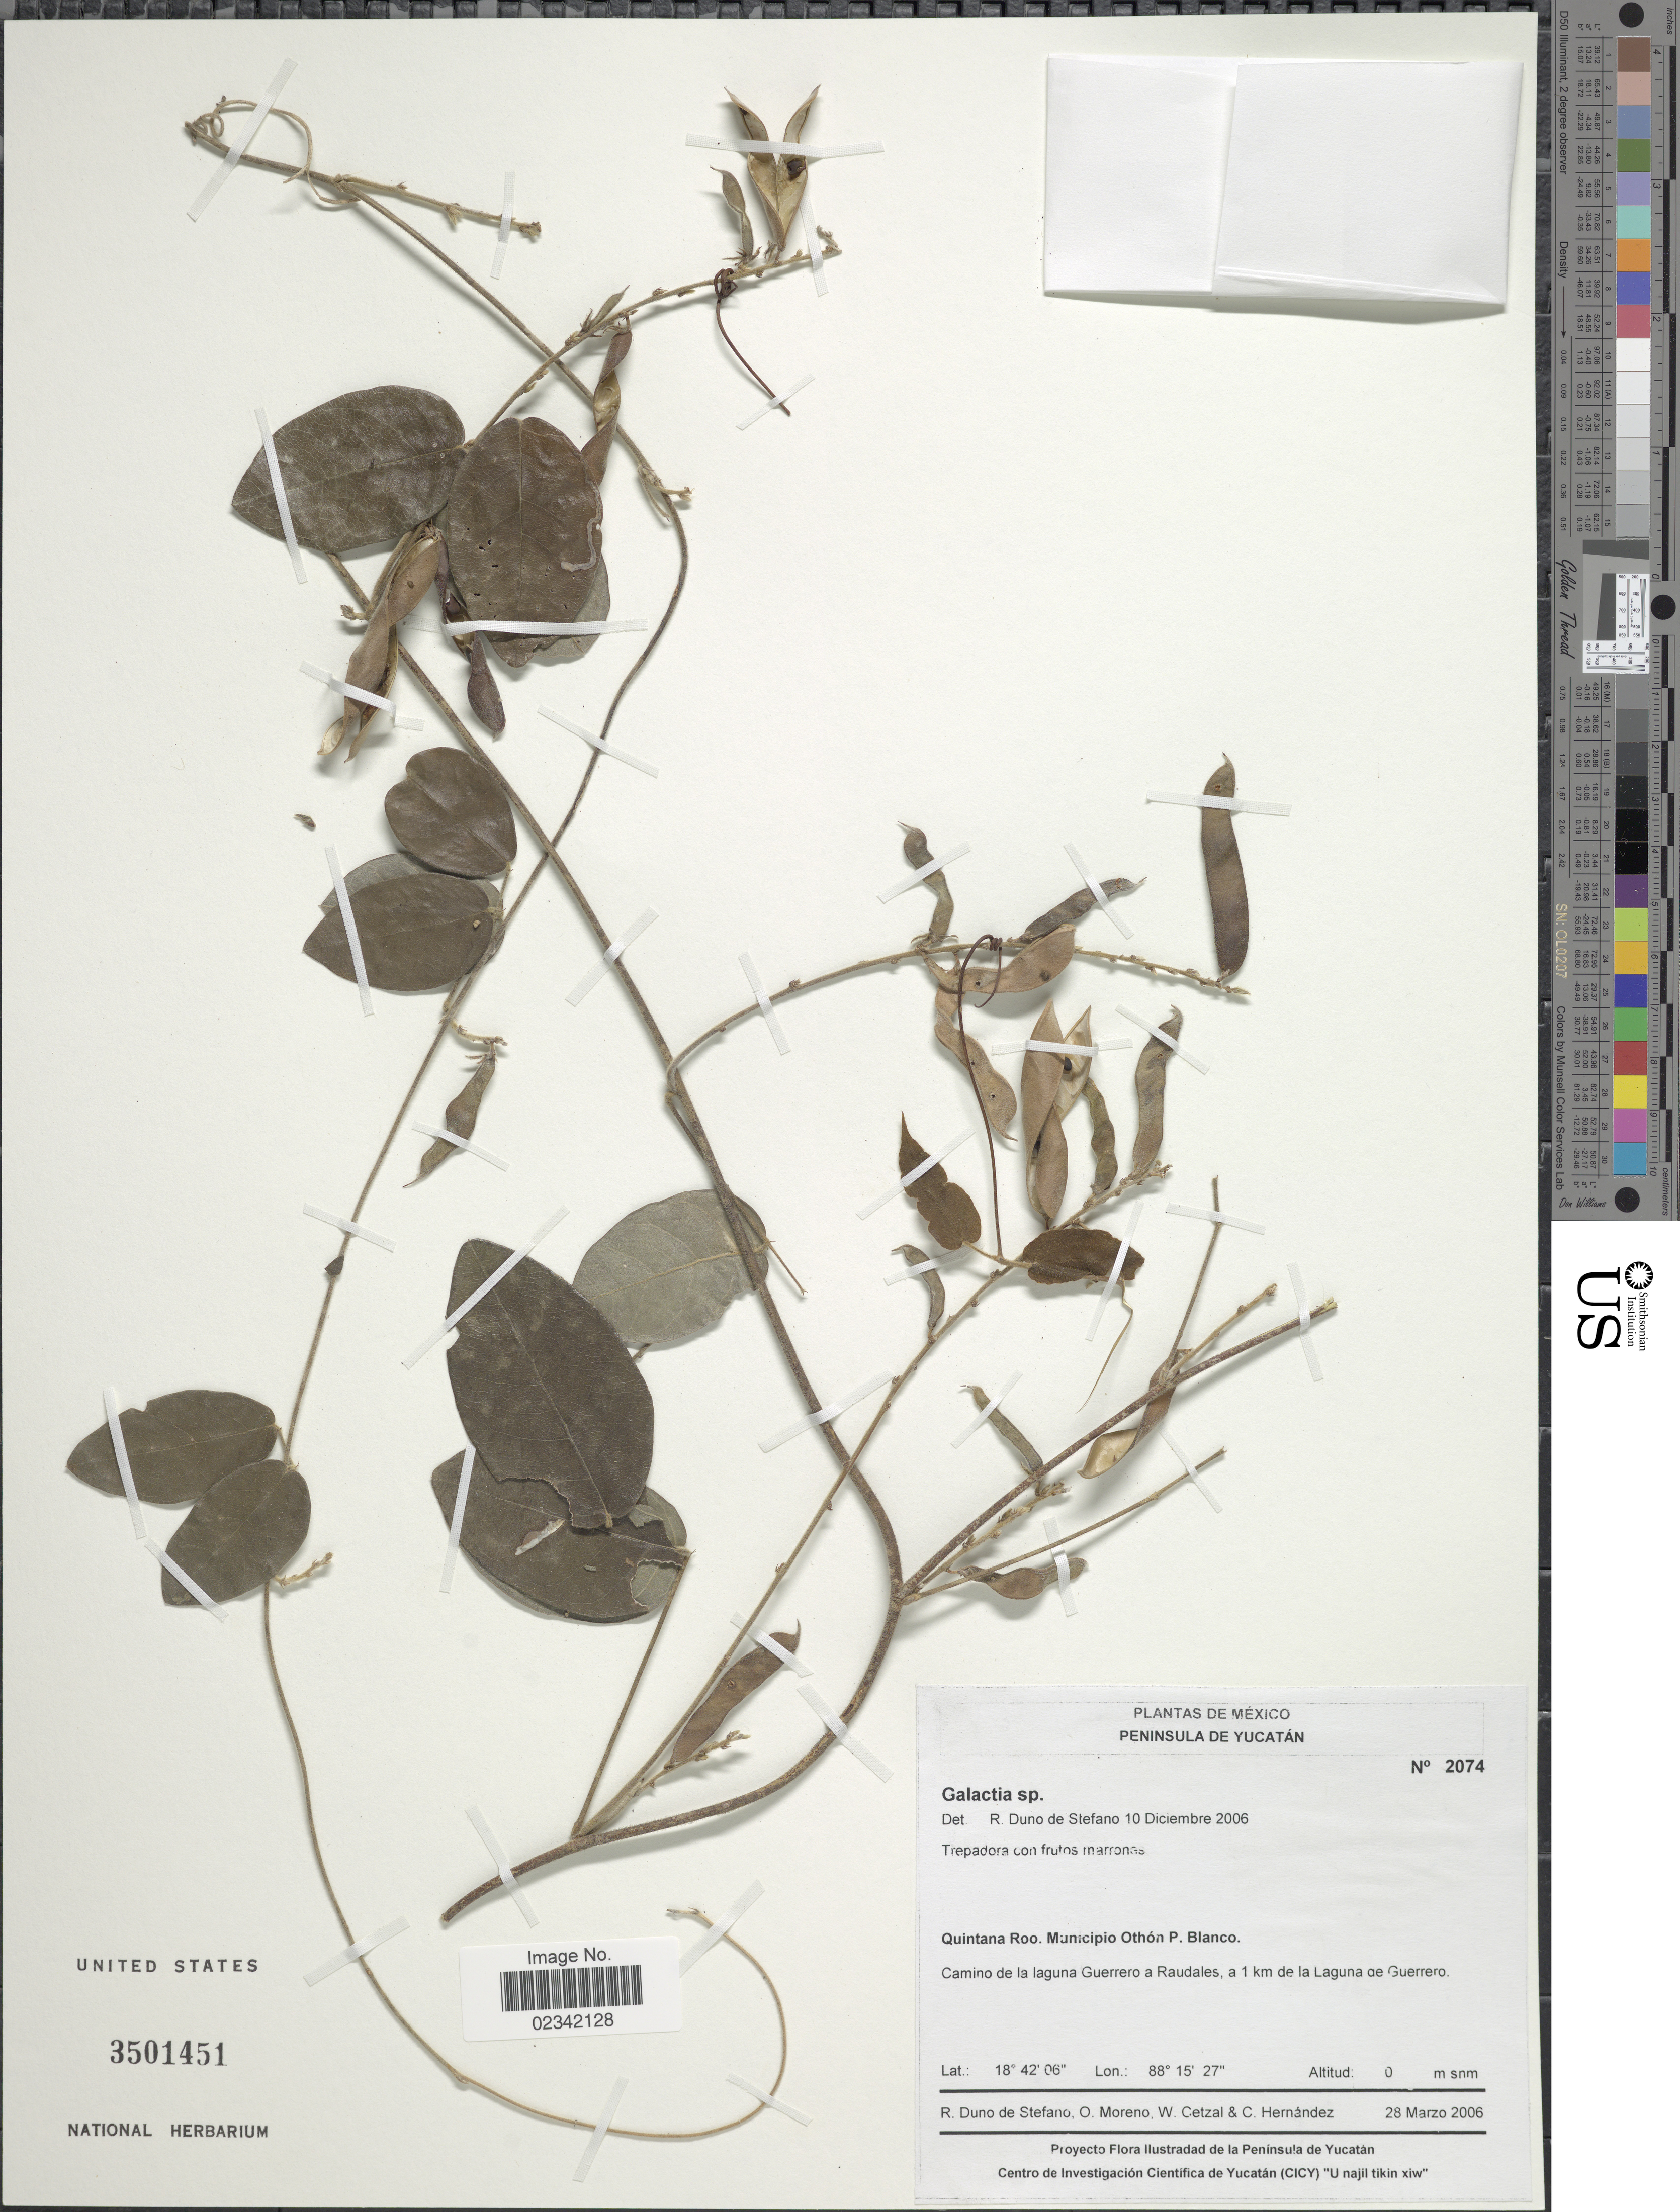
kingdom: Plantae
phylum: Tracheophyta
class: Magnoliopsida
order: Fabales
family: Fabaceae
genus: Galactia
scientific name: Galactia sp.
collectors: R. Duno de Stefano, O. Moreno, W. Cetzal & C. Hernandez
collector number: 2074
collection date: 2006-03-28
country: Mexico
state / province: Quintana Roo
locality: Peninsula de Yucatan, Quintana Roo, Municipio Othon P. Blanco, Camino de la laguna a Raudales, a 1 km de la Laguna de Guerrero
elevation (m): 0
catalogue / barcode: US 3501451